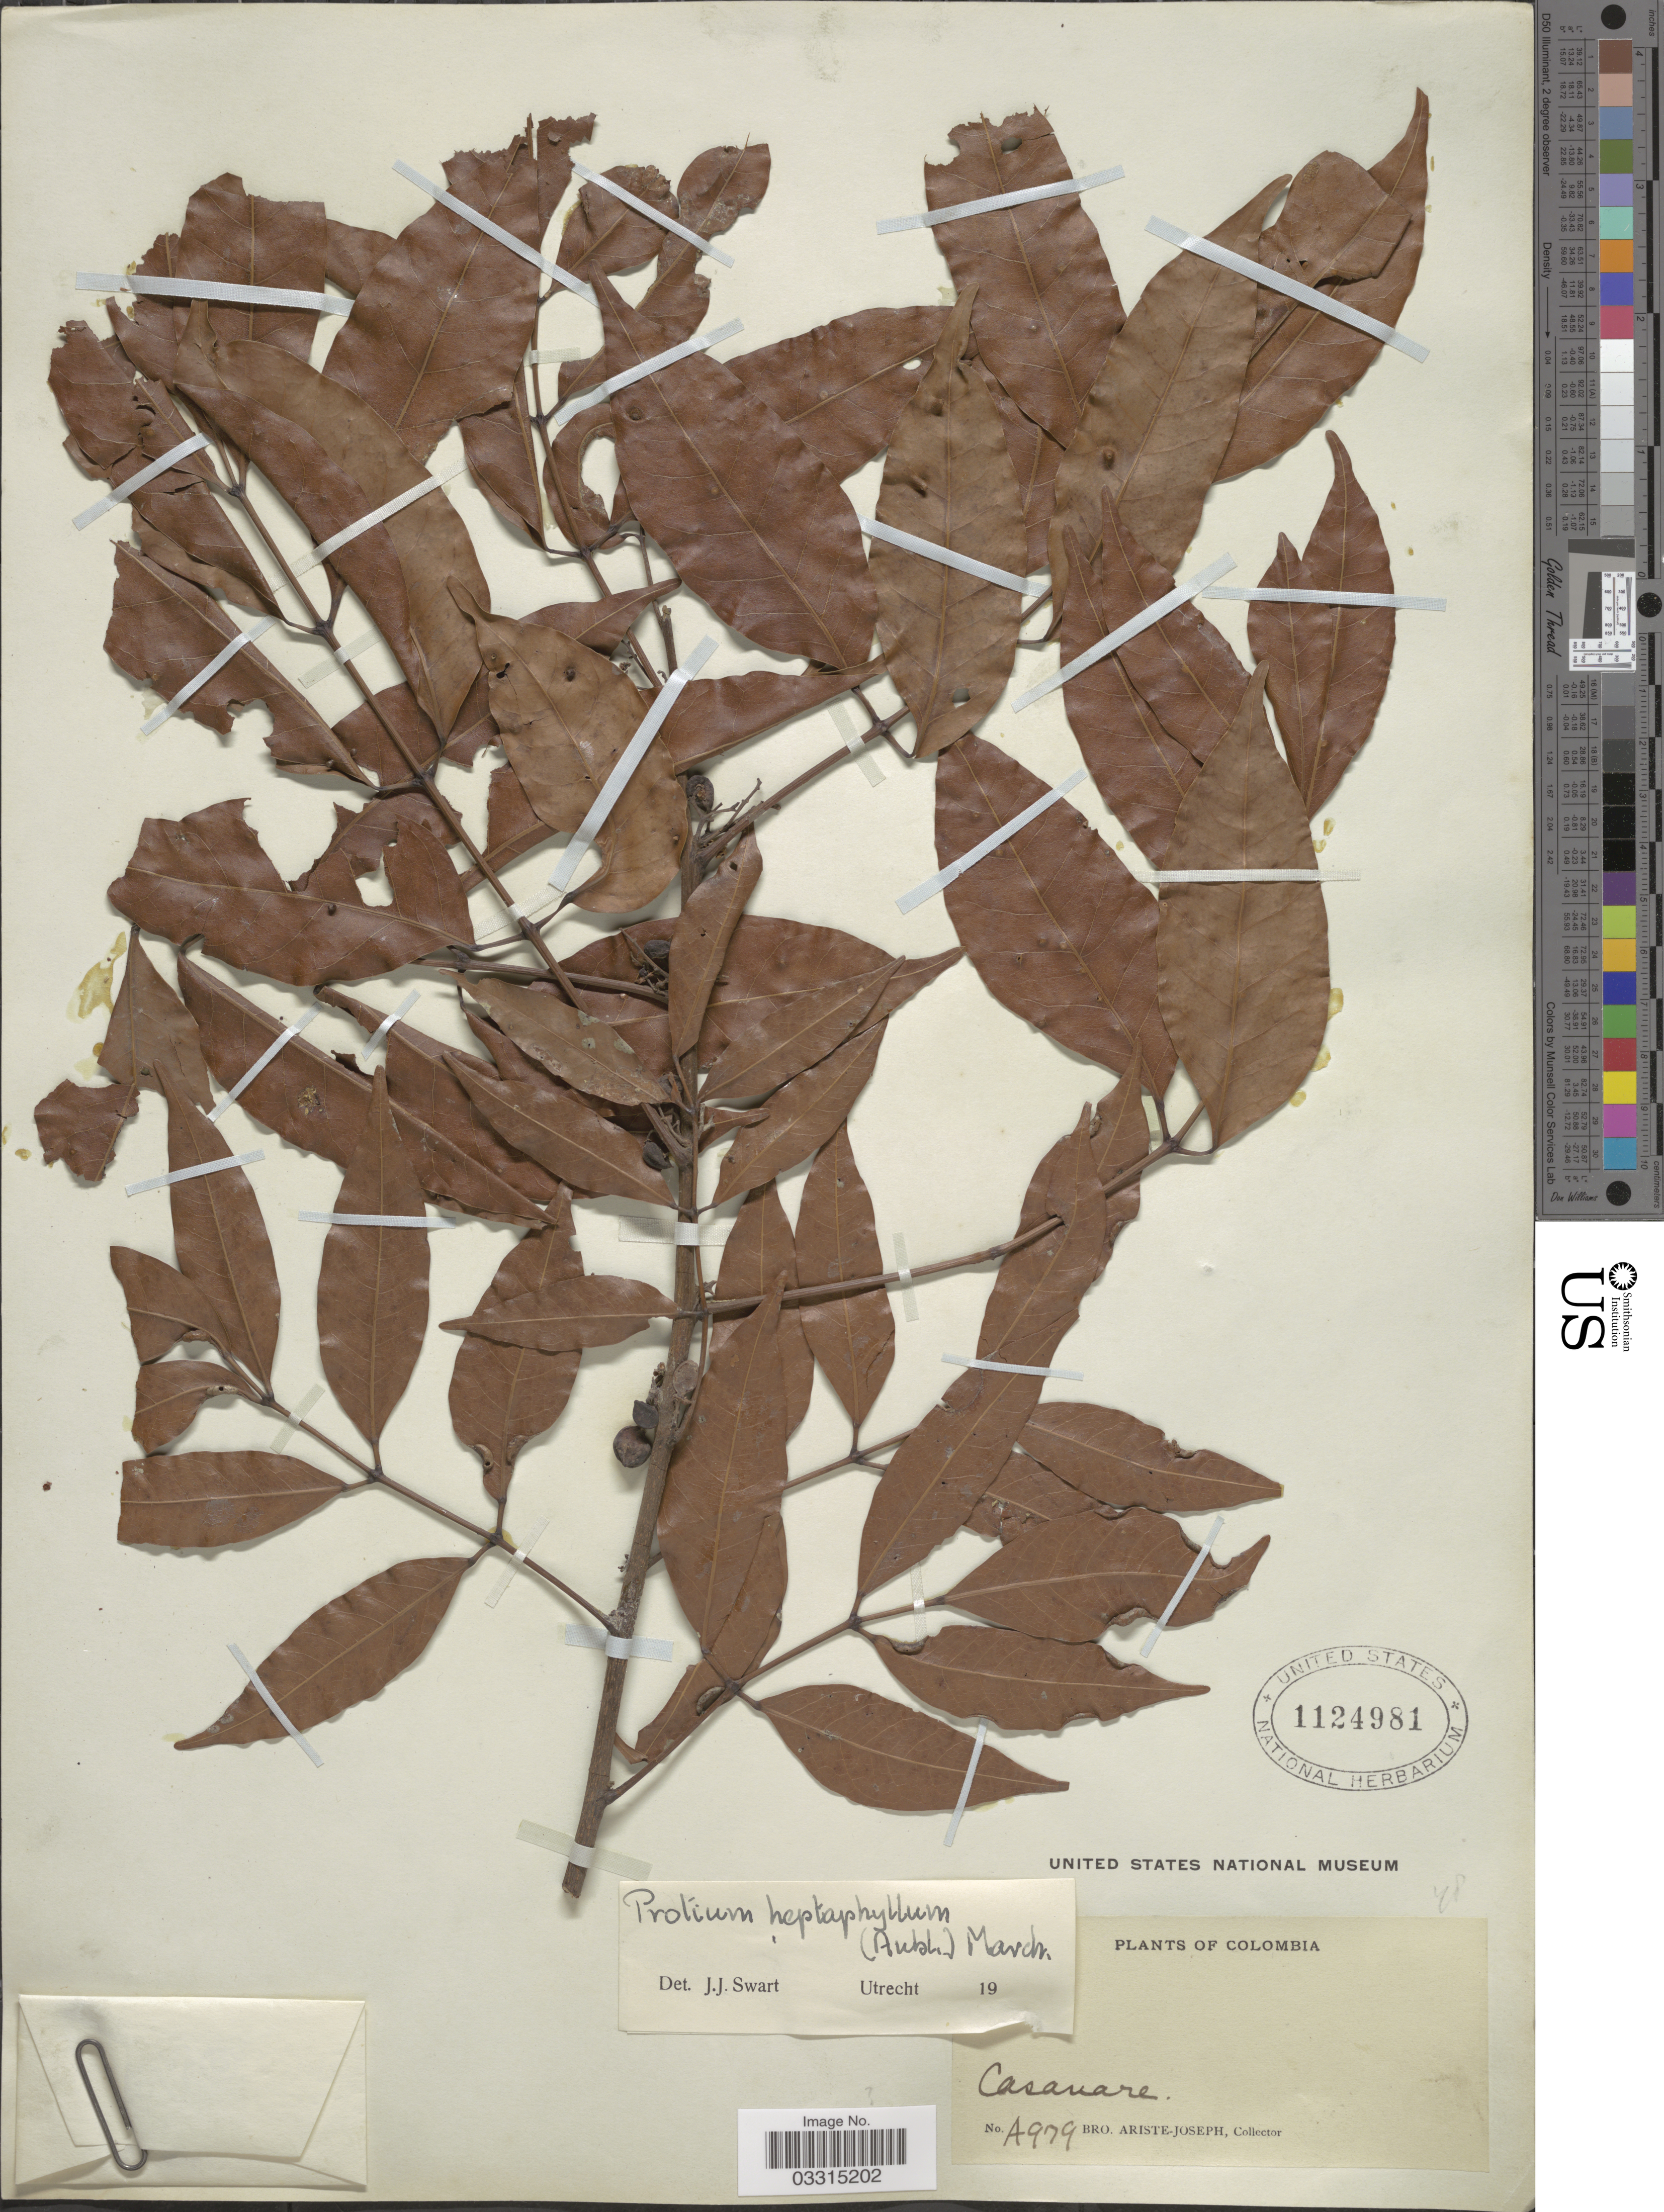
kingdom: Plantae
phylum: Tracheophyta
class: Magnoliopsida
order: Sapindales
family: Burseraceae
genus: Protium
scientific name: Protium heptaphyllum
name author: (Aubl.) Marchand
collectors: Bro. Ariste-Joseph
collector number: A979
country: Colombia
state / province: Casanare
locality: Casanare.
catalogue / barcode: US 1124981